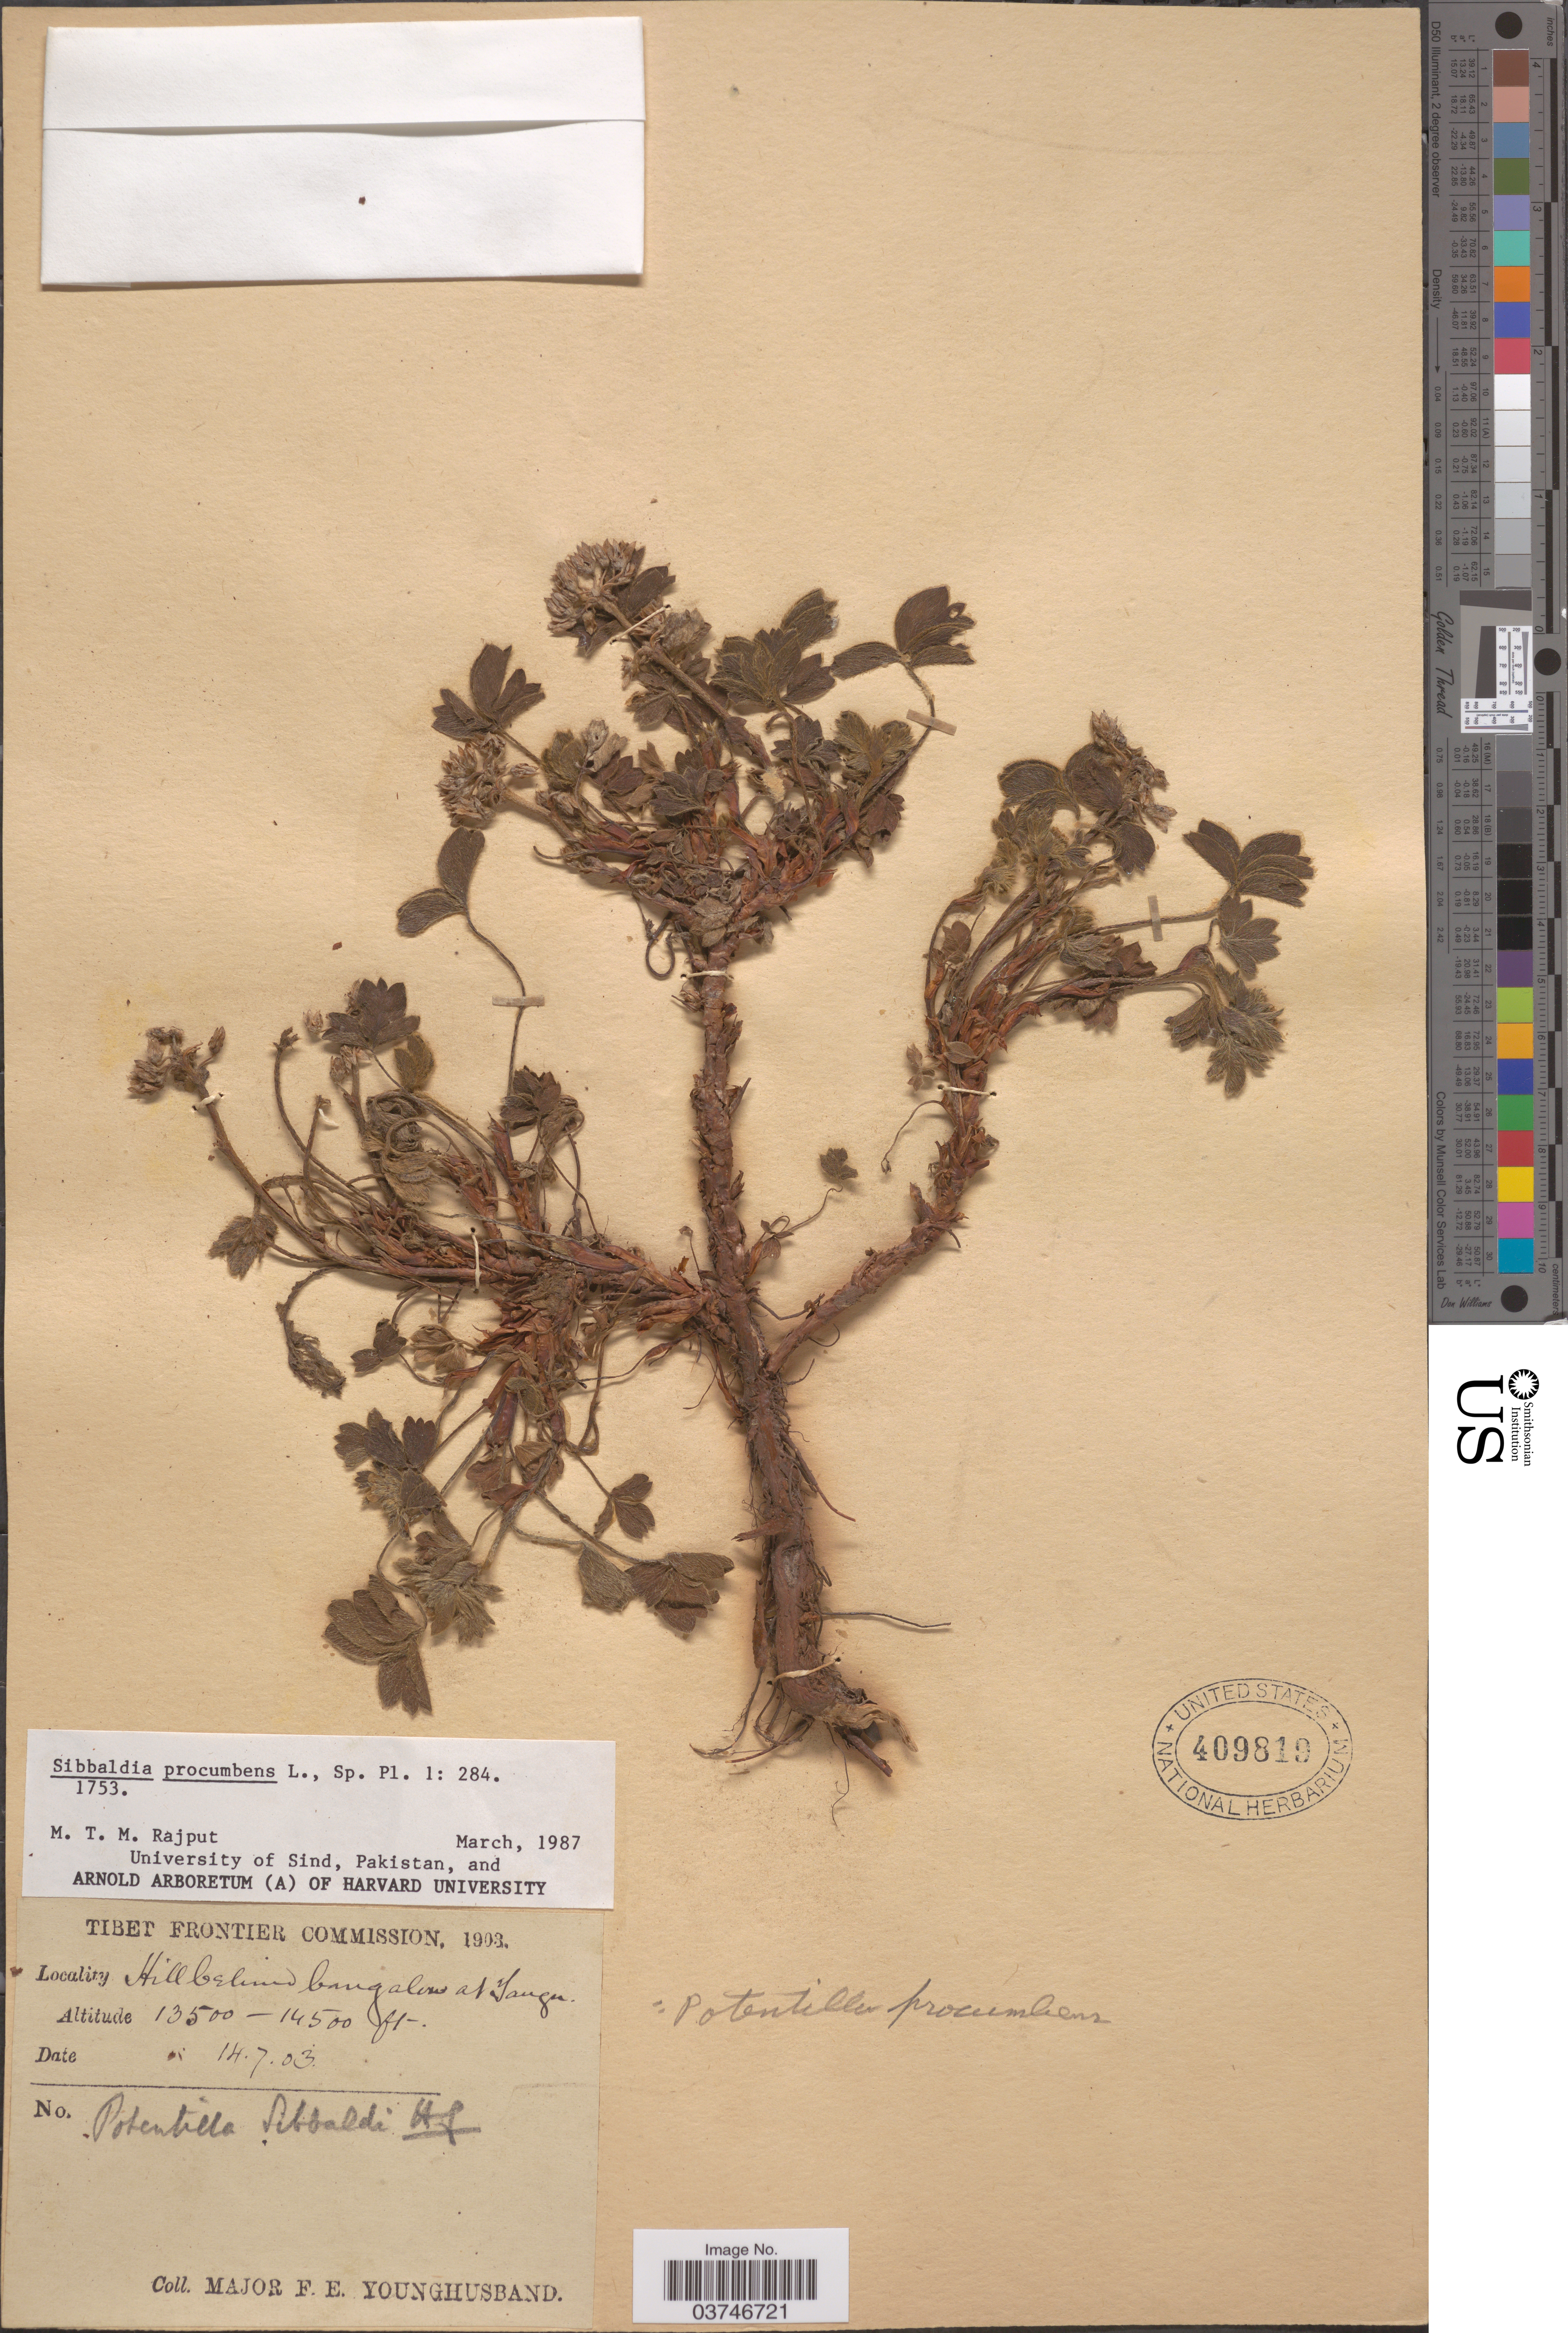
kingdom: Plantae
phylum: Tracheophyta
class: Magnoliopsida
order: Rosales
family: Rosaceae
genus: Sibbaldia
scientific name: Sibbaldia procumbens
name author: L.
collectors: F. Younghusband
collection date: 1903-07-14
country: China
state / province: Xizang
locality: Tibet Frontier. Hill below bungalow at Tangu.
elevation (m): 4115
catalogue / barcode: US 409819